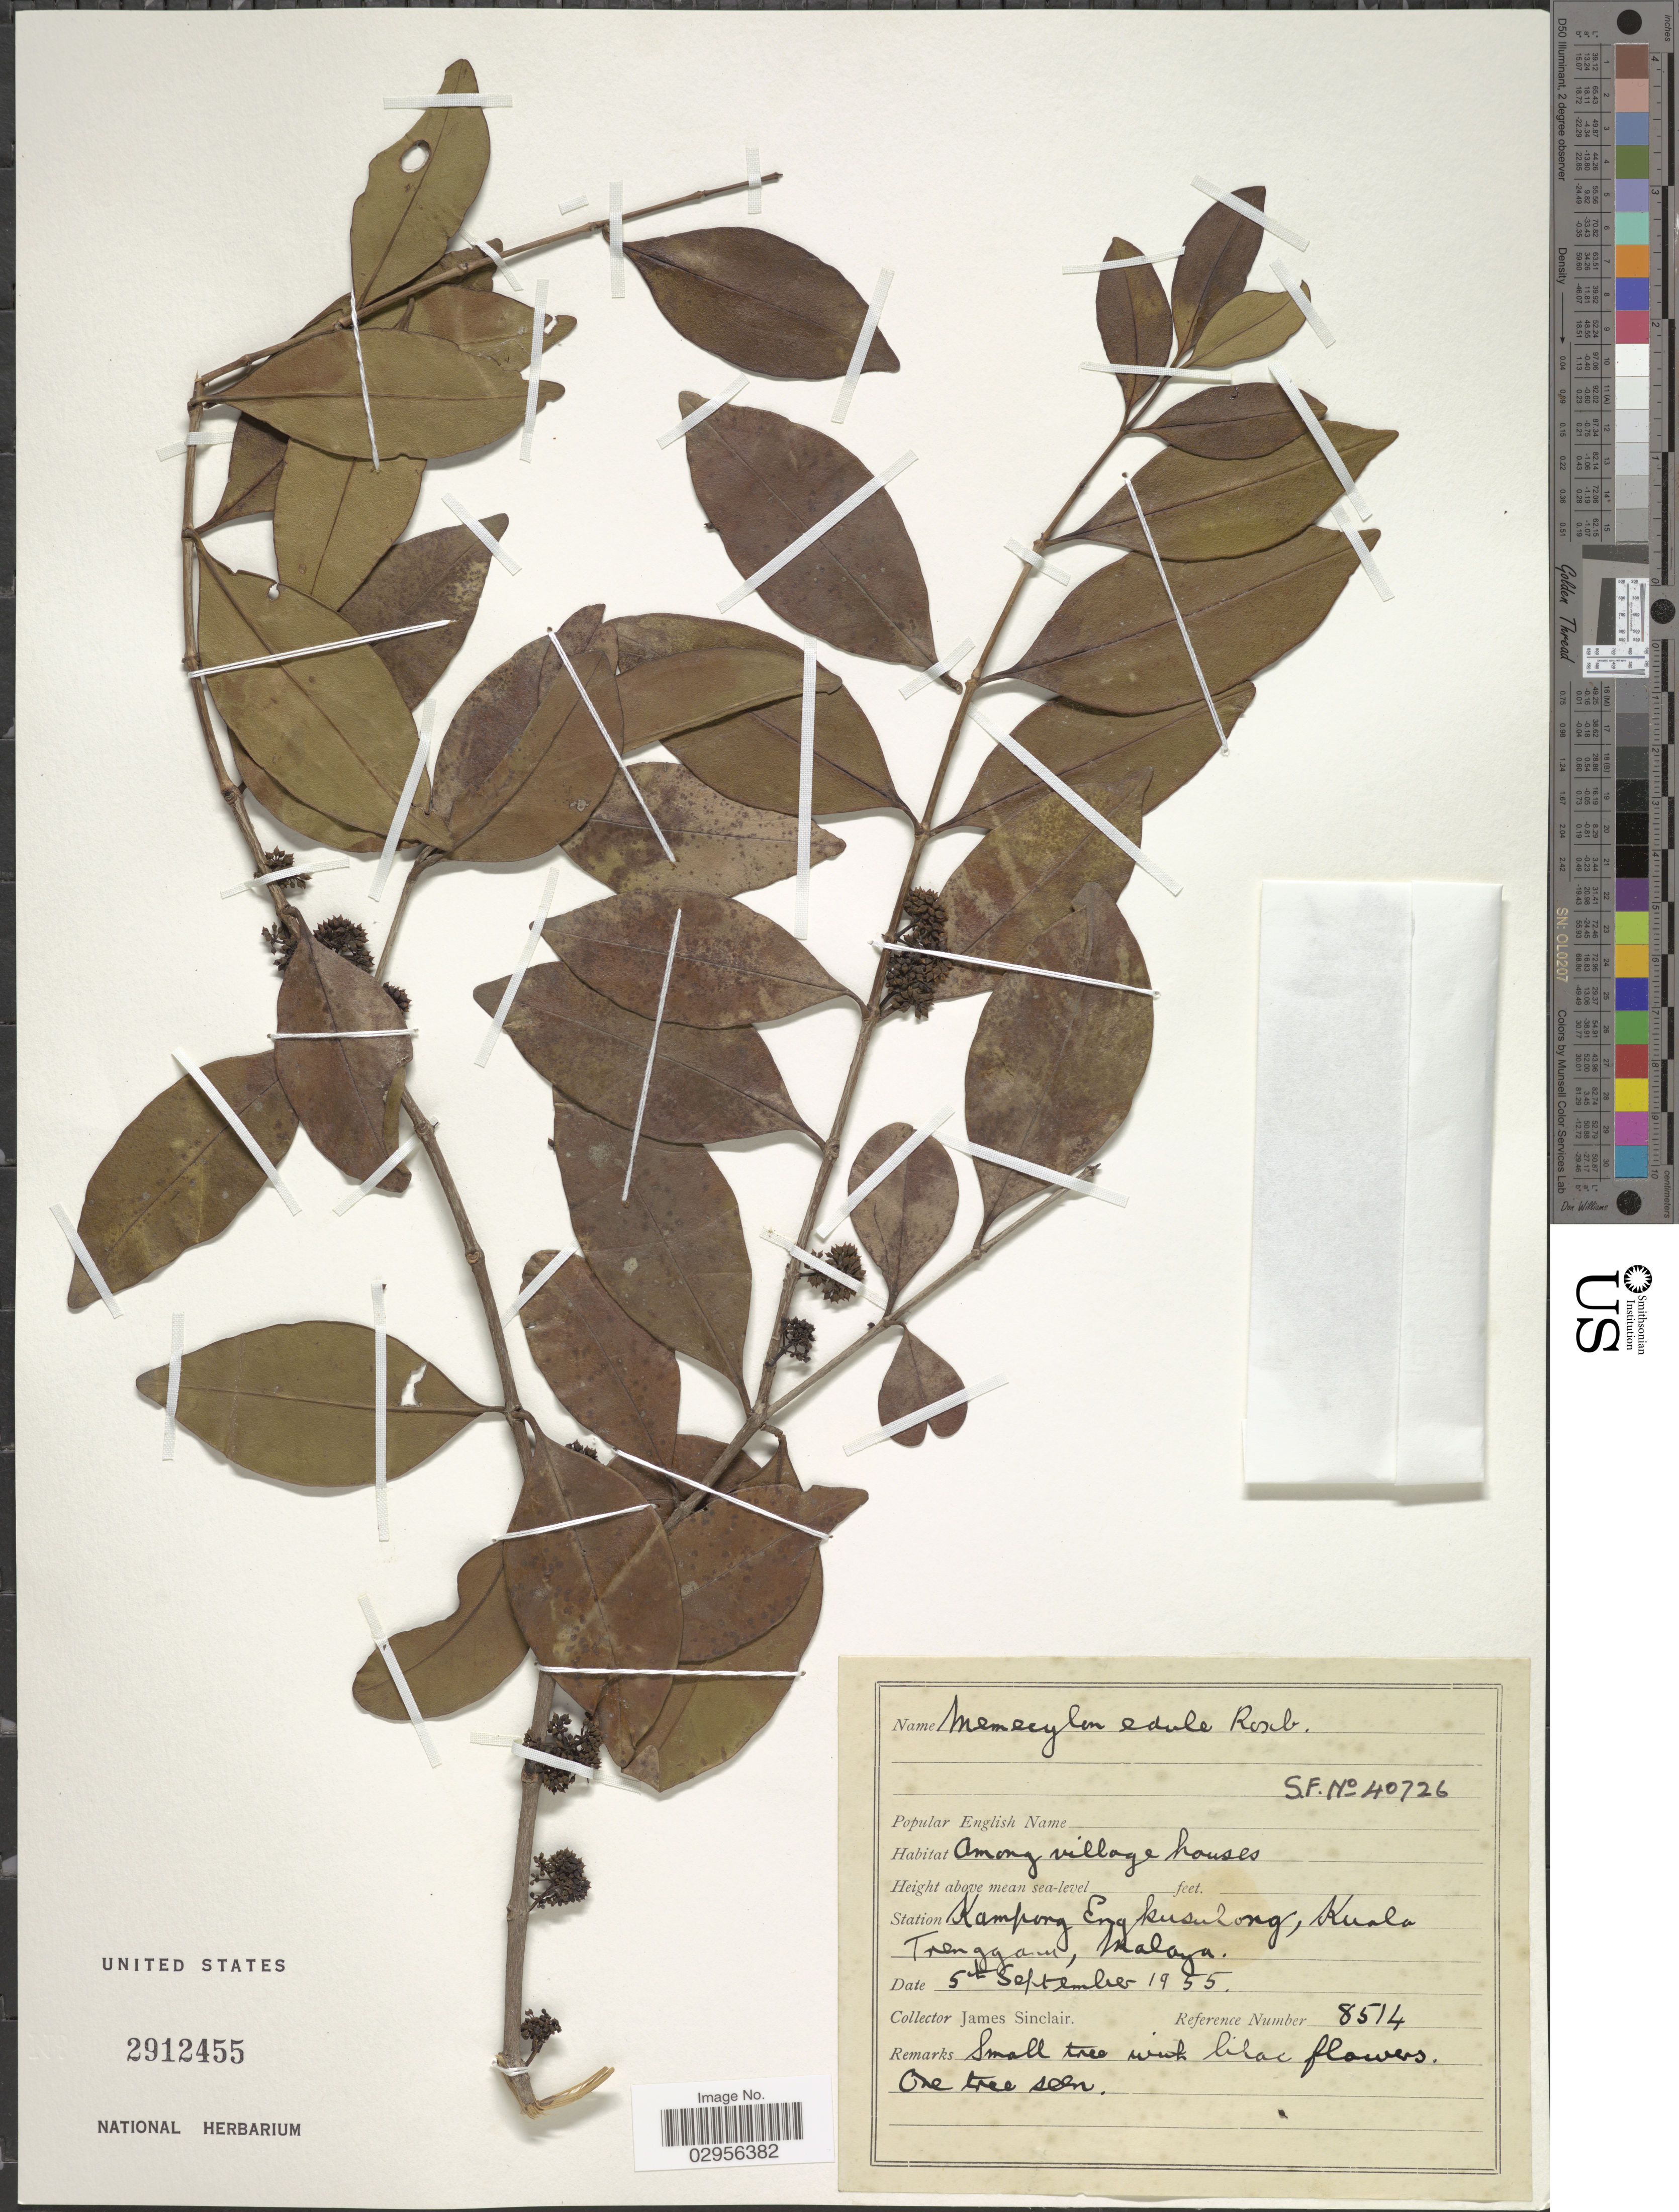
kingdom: Plantae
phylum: Tracheophyta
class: Magnoliopsida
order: Myrtales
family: Melastomataceae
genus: Memecylon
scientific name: Memecylon edule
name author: Roxb.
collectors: J. Sinclair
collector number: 8514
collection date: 1955-09-05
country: Malaysia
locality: Station Kampong Engkusulong [interpreted], Kuala Terengganu, Malaya.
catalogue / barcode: US 2912455